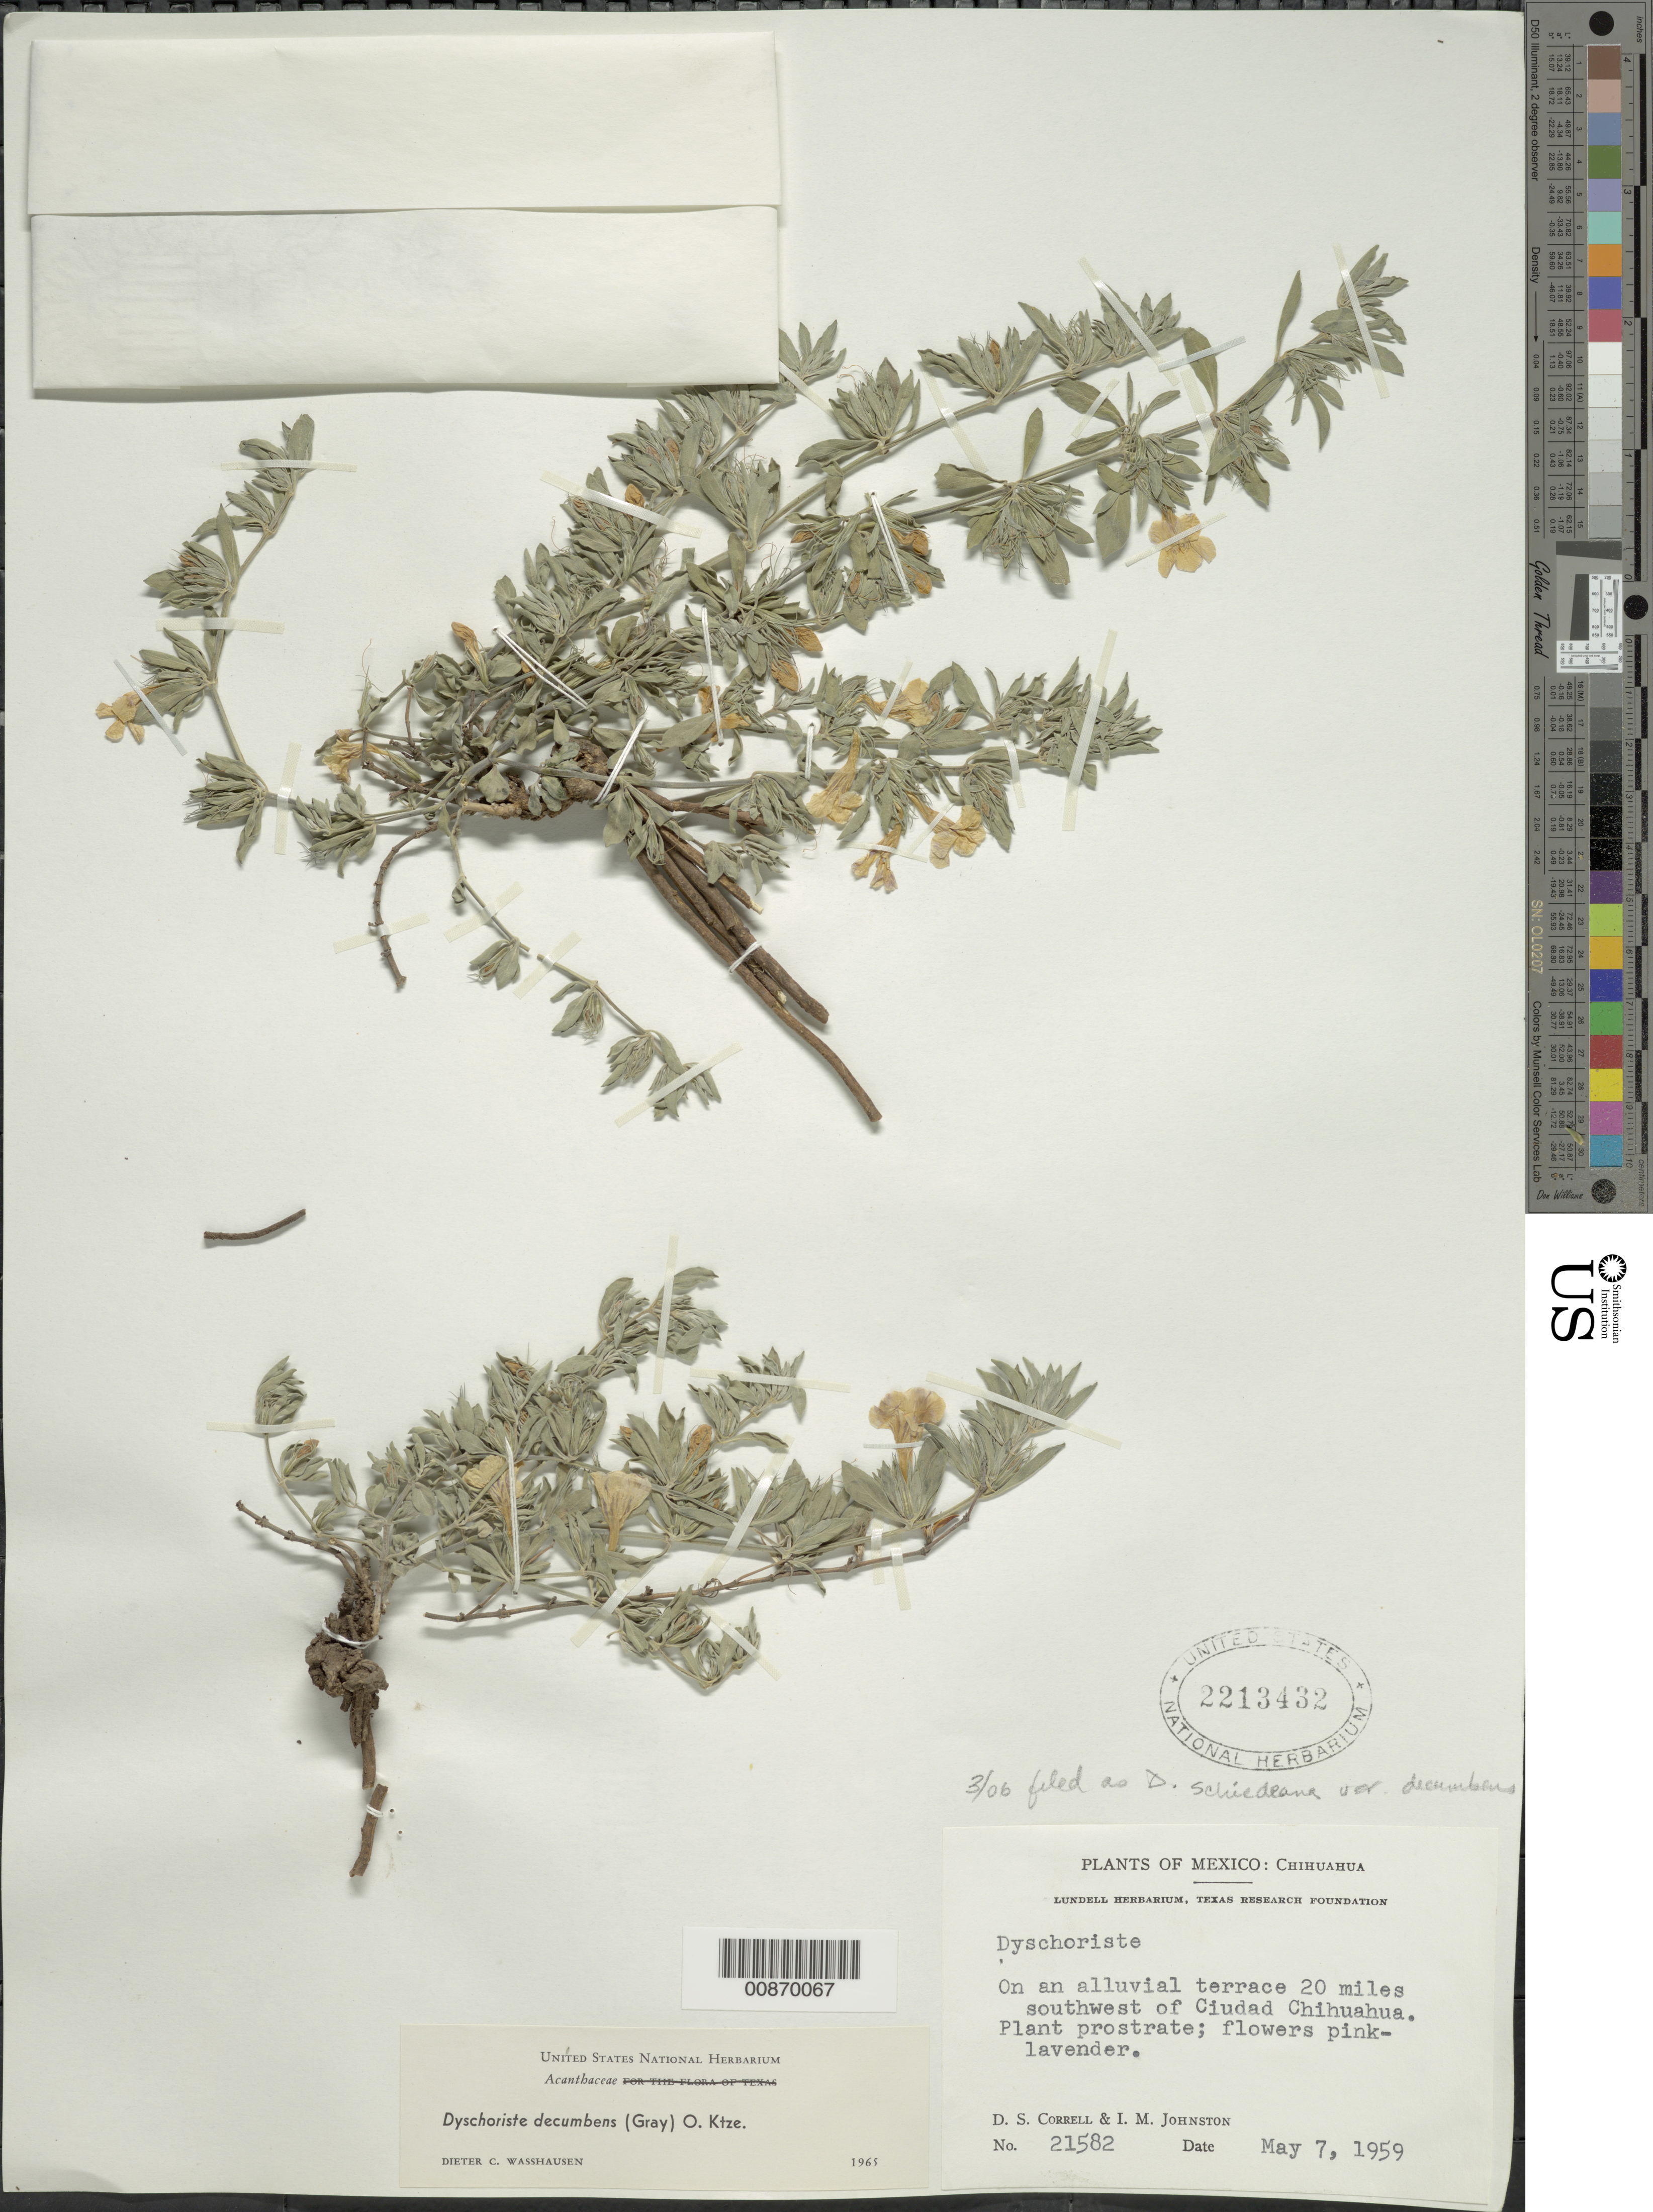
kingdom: Plantae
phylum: Tracheophyta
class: Magnoliopsida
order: Lamiales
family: Acanthaceae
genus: Dyschoriste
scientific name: Dyschoriste schiedeana var. decumbens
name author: (A. Gray) Henrickson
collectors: D. S. Correll & I.M. Johnston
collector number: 21582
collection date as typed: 07 May 1959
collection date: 1959-05-07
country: Mexico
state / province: Chihuahua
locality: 20 miles southwest of Ciudad Chihuahua.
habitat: On an alluvial terrace.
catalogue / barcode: US 2213432